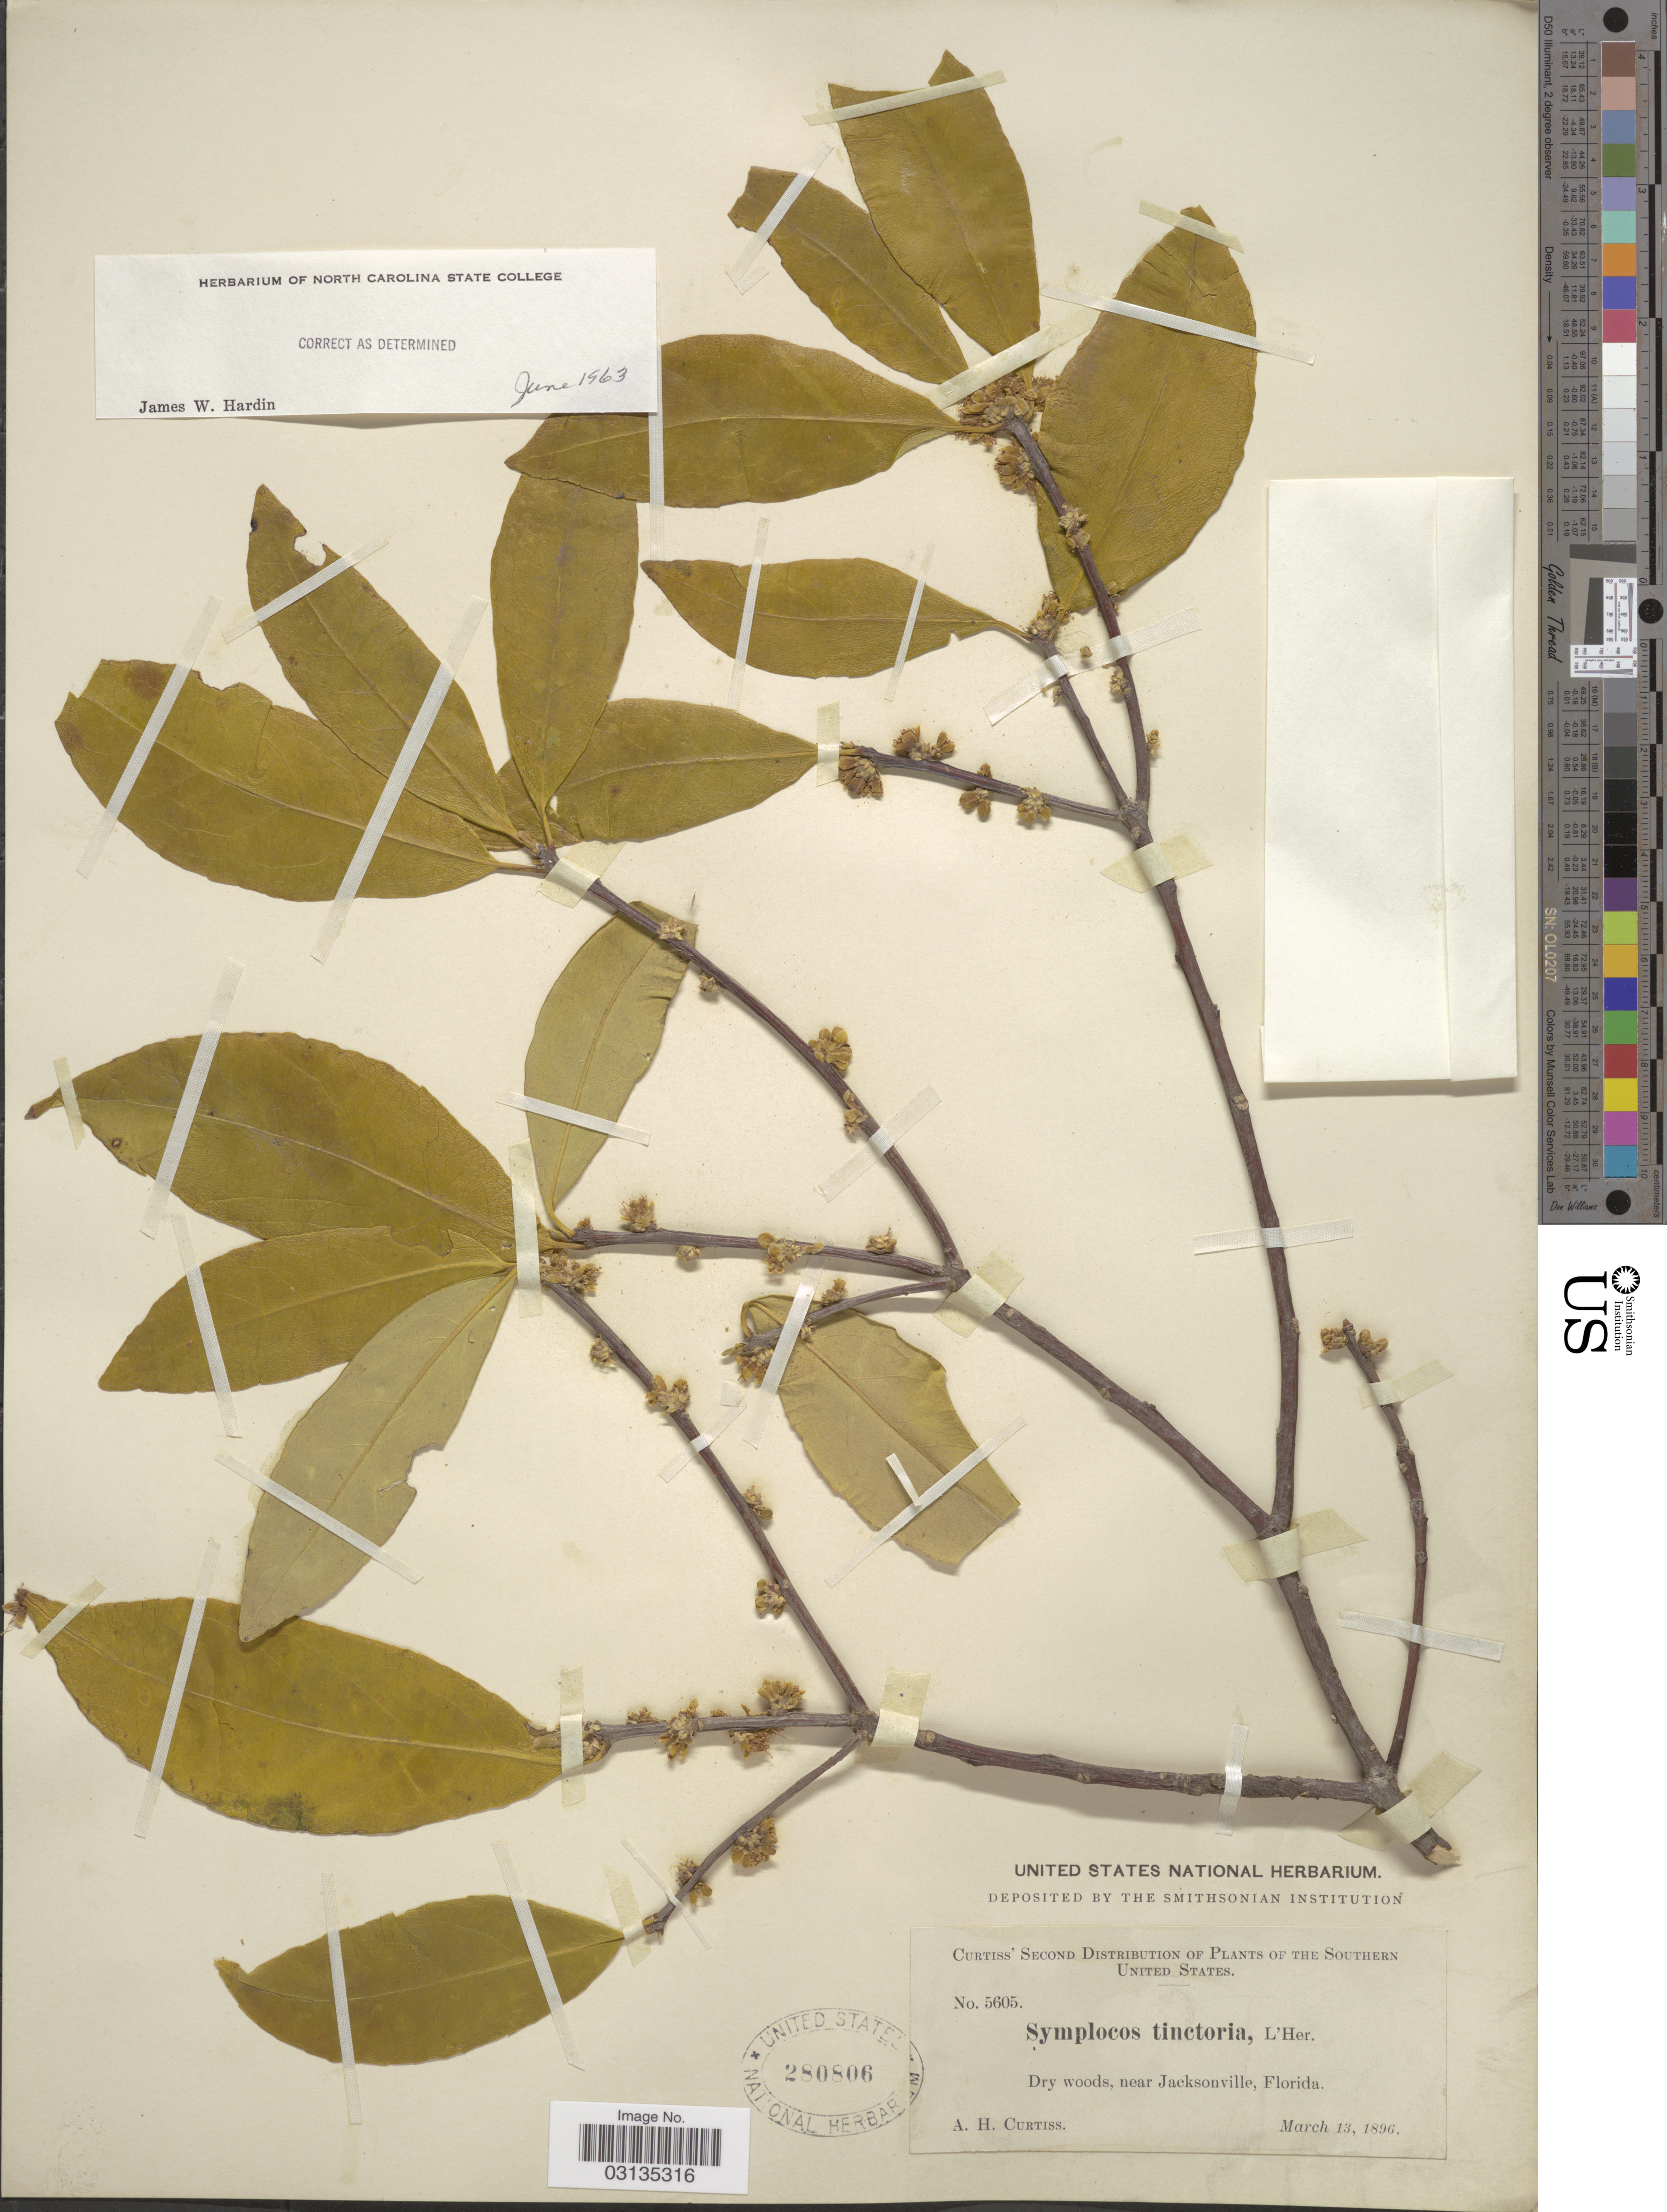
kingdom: Plantae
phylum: Tracheophyta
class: Magnoliopsida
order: Ericales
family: Symplocaceae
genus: Symplocos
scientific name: Symplocos tinctoria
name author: (L.) L'Hér.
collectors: A. H. Curtiss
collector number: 5605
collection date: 1896-03-13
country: United States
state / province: Florida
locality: The Southern United States, near Jacksonville.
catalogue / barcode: US 280806